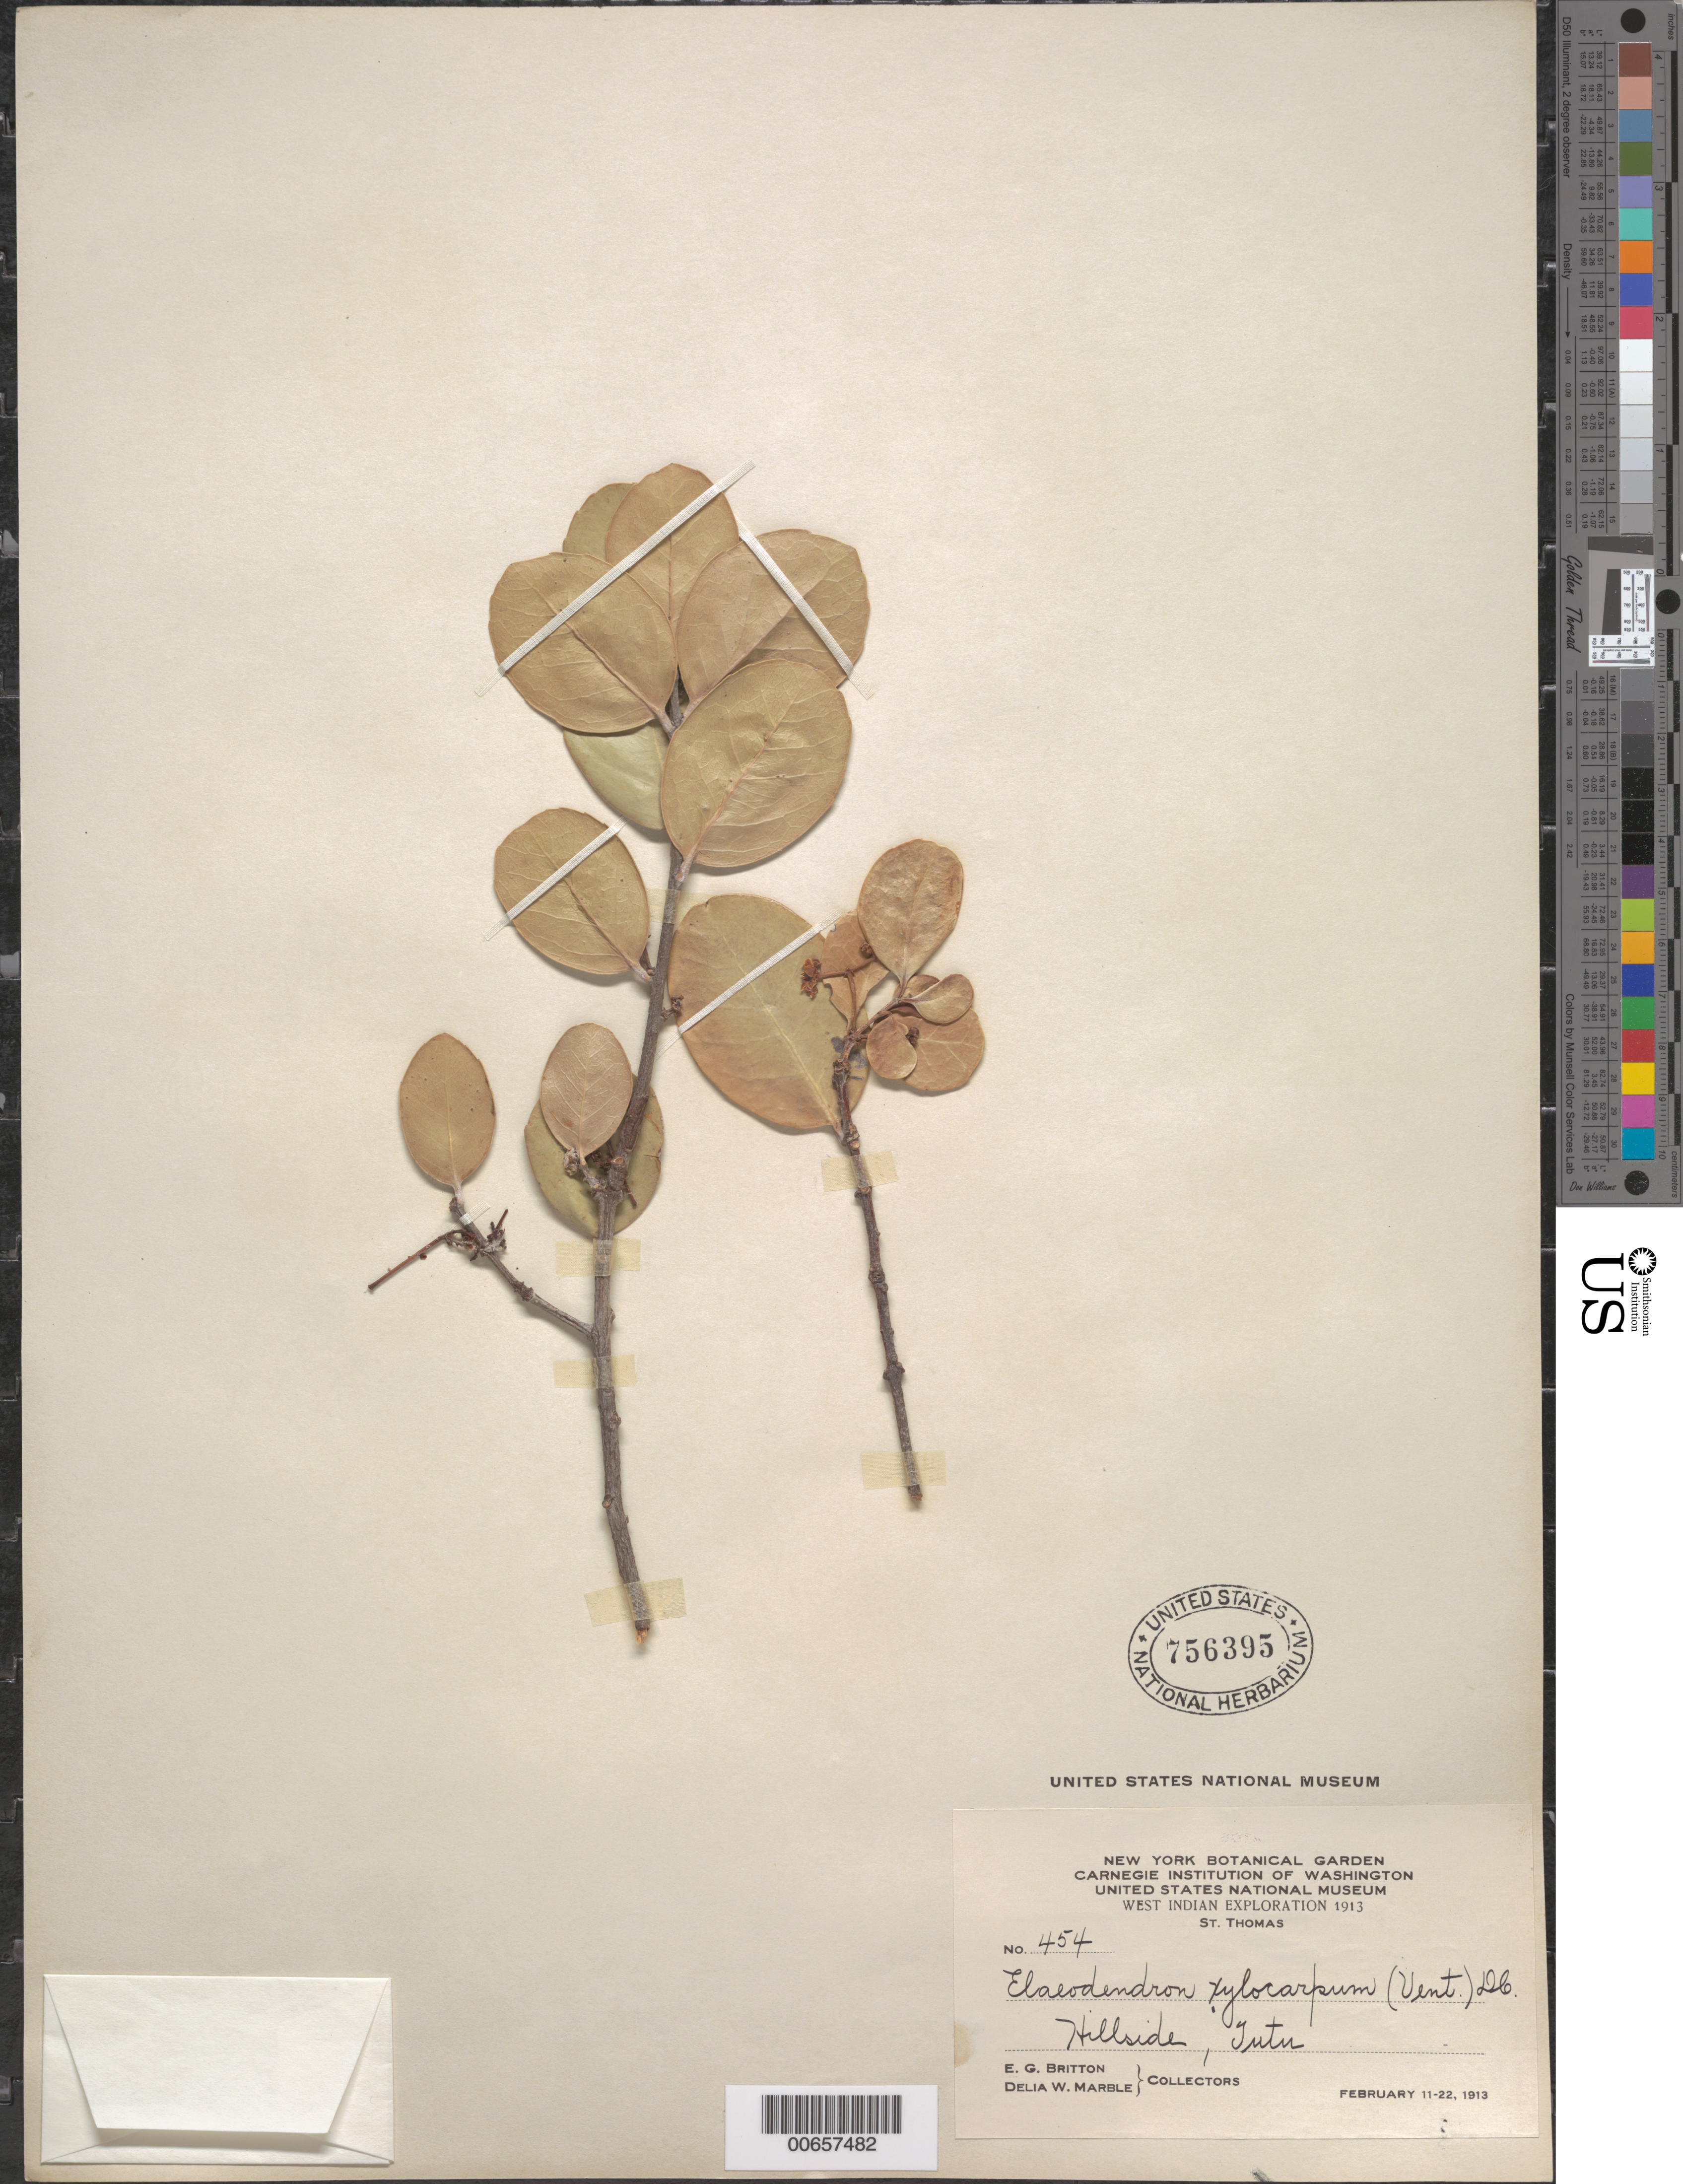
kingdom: Plantae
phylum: Tracheophyta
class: Magnoliopsida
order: Celastrales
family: Celastraceae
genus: Elaeodendron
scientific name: Elaeodendron xylocarpum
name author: (Vent.) DC.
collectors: N. Britton & D. W. Marble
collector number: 454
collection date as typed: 11 Feb 1913 to 22 Feb 1913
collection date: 1913-02-11/1913-02-22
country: U.S. Virgin Islands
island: St. Thomas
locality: Tutu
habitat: Hillside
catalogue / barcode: US 756395